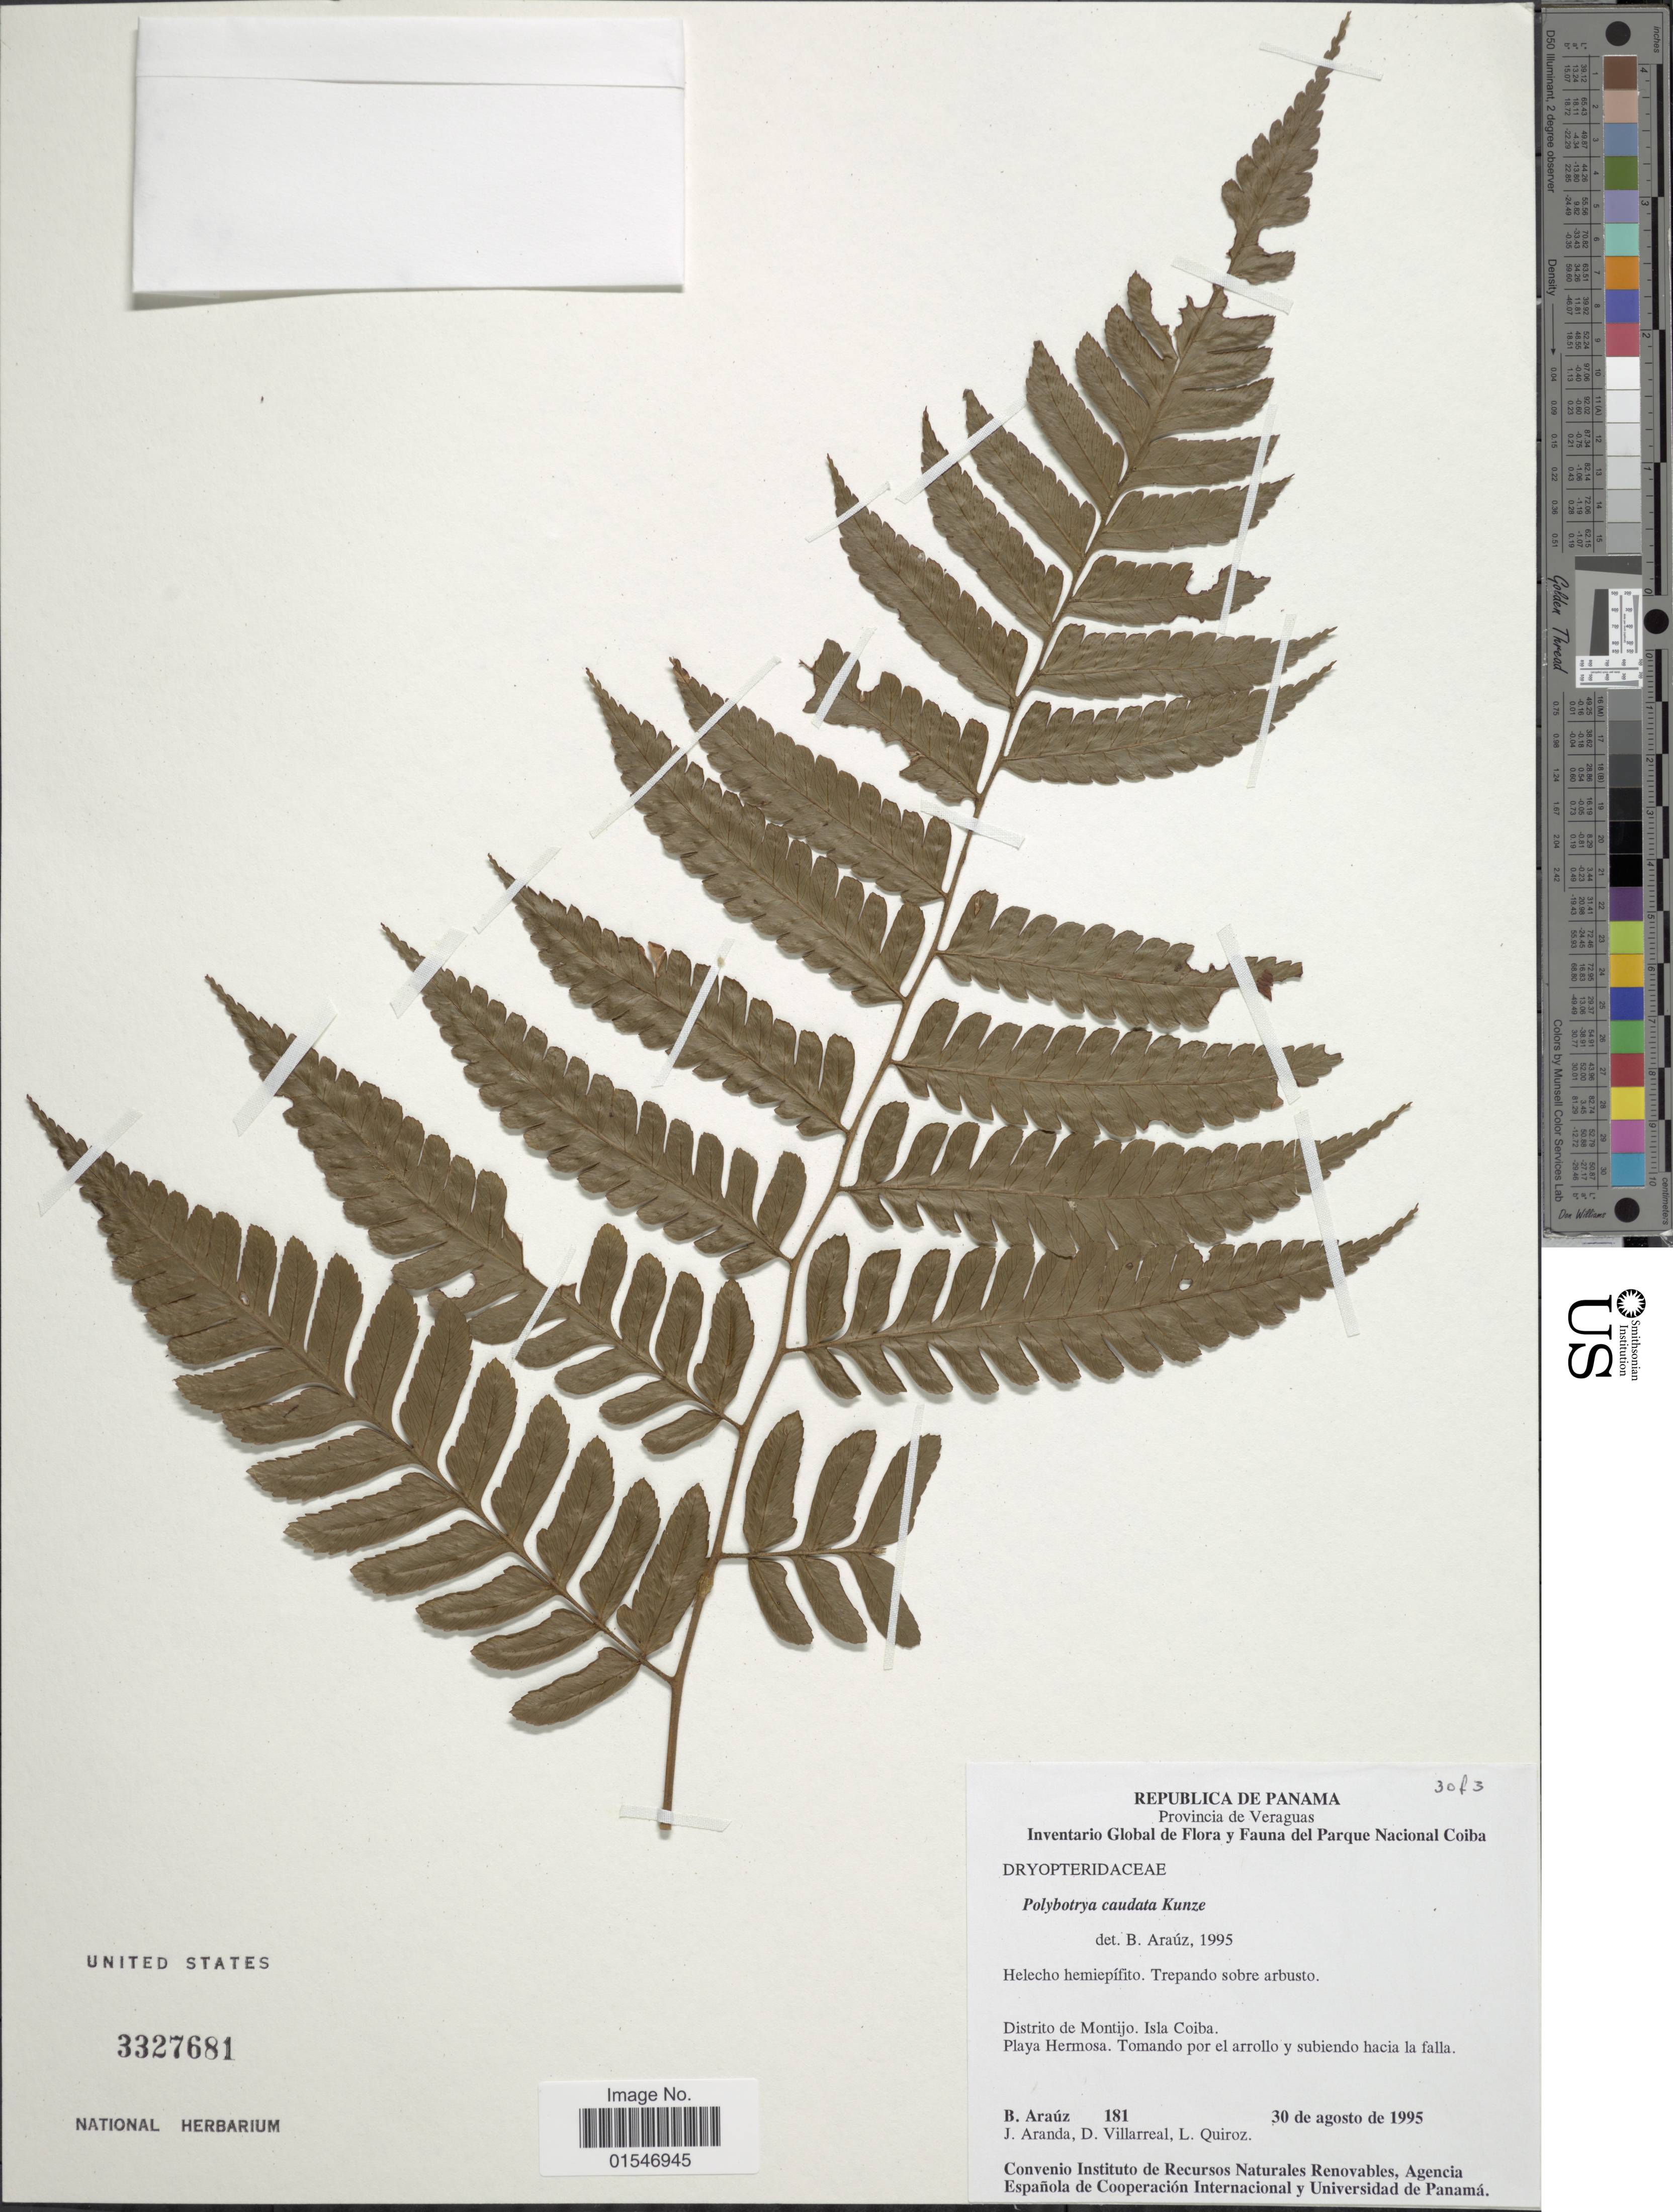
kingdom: Plantae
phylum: Tracheophyta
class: Polypodiopsida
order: Polypodiales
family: Dryopteridaceae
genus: Polybotrya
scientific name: Polybotrya caudata f. caudata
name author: Kunze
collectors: B. Araúz, J. Aranda, D. Villarreal & L. Quiroz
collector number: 181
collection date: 1995-08-30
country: Panama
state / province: Veraguas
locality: Republica de Panama, Provincia de Verguas. Distrito de Montijo. Isla Coiba. Playa Hermosa.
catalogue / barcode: US 3327681